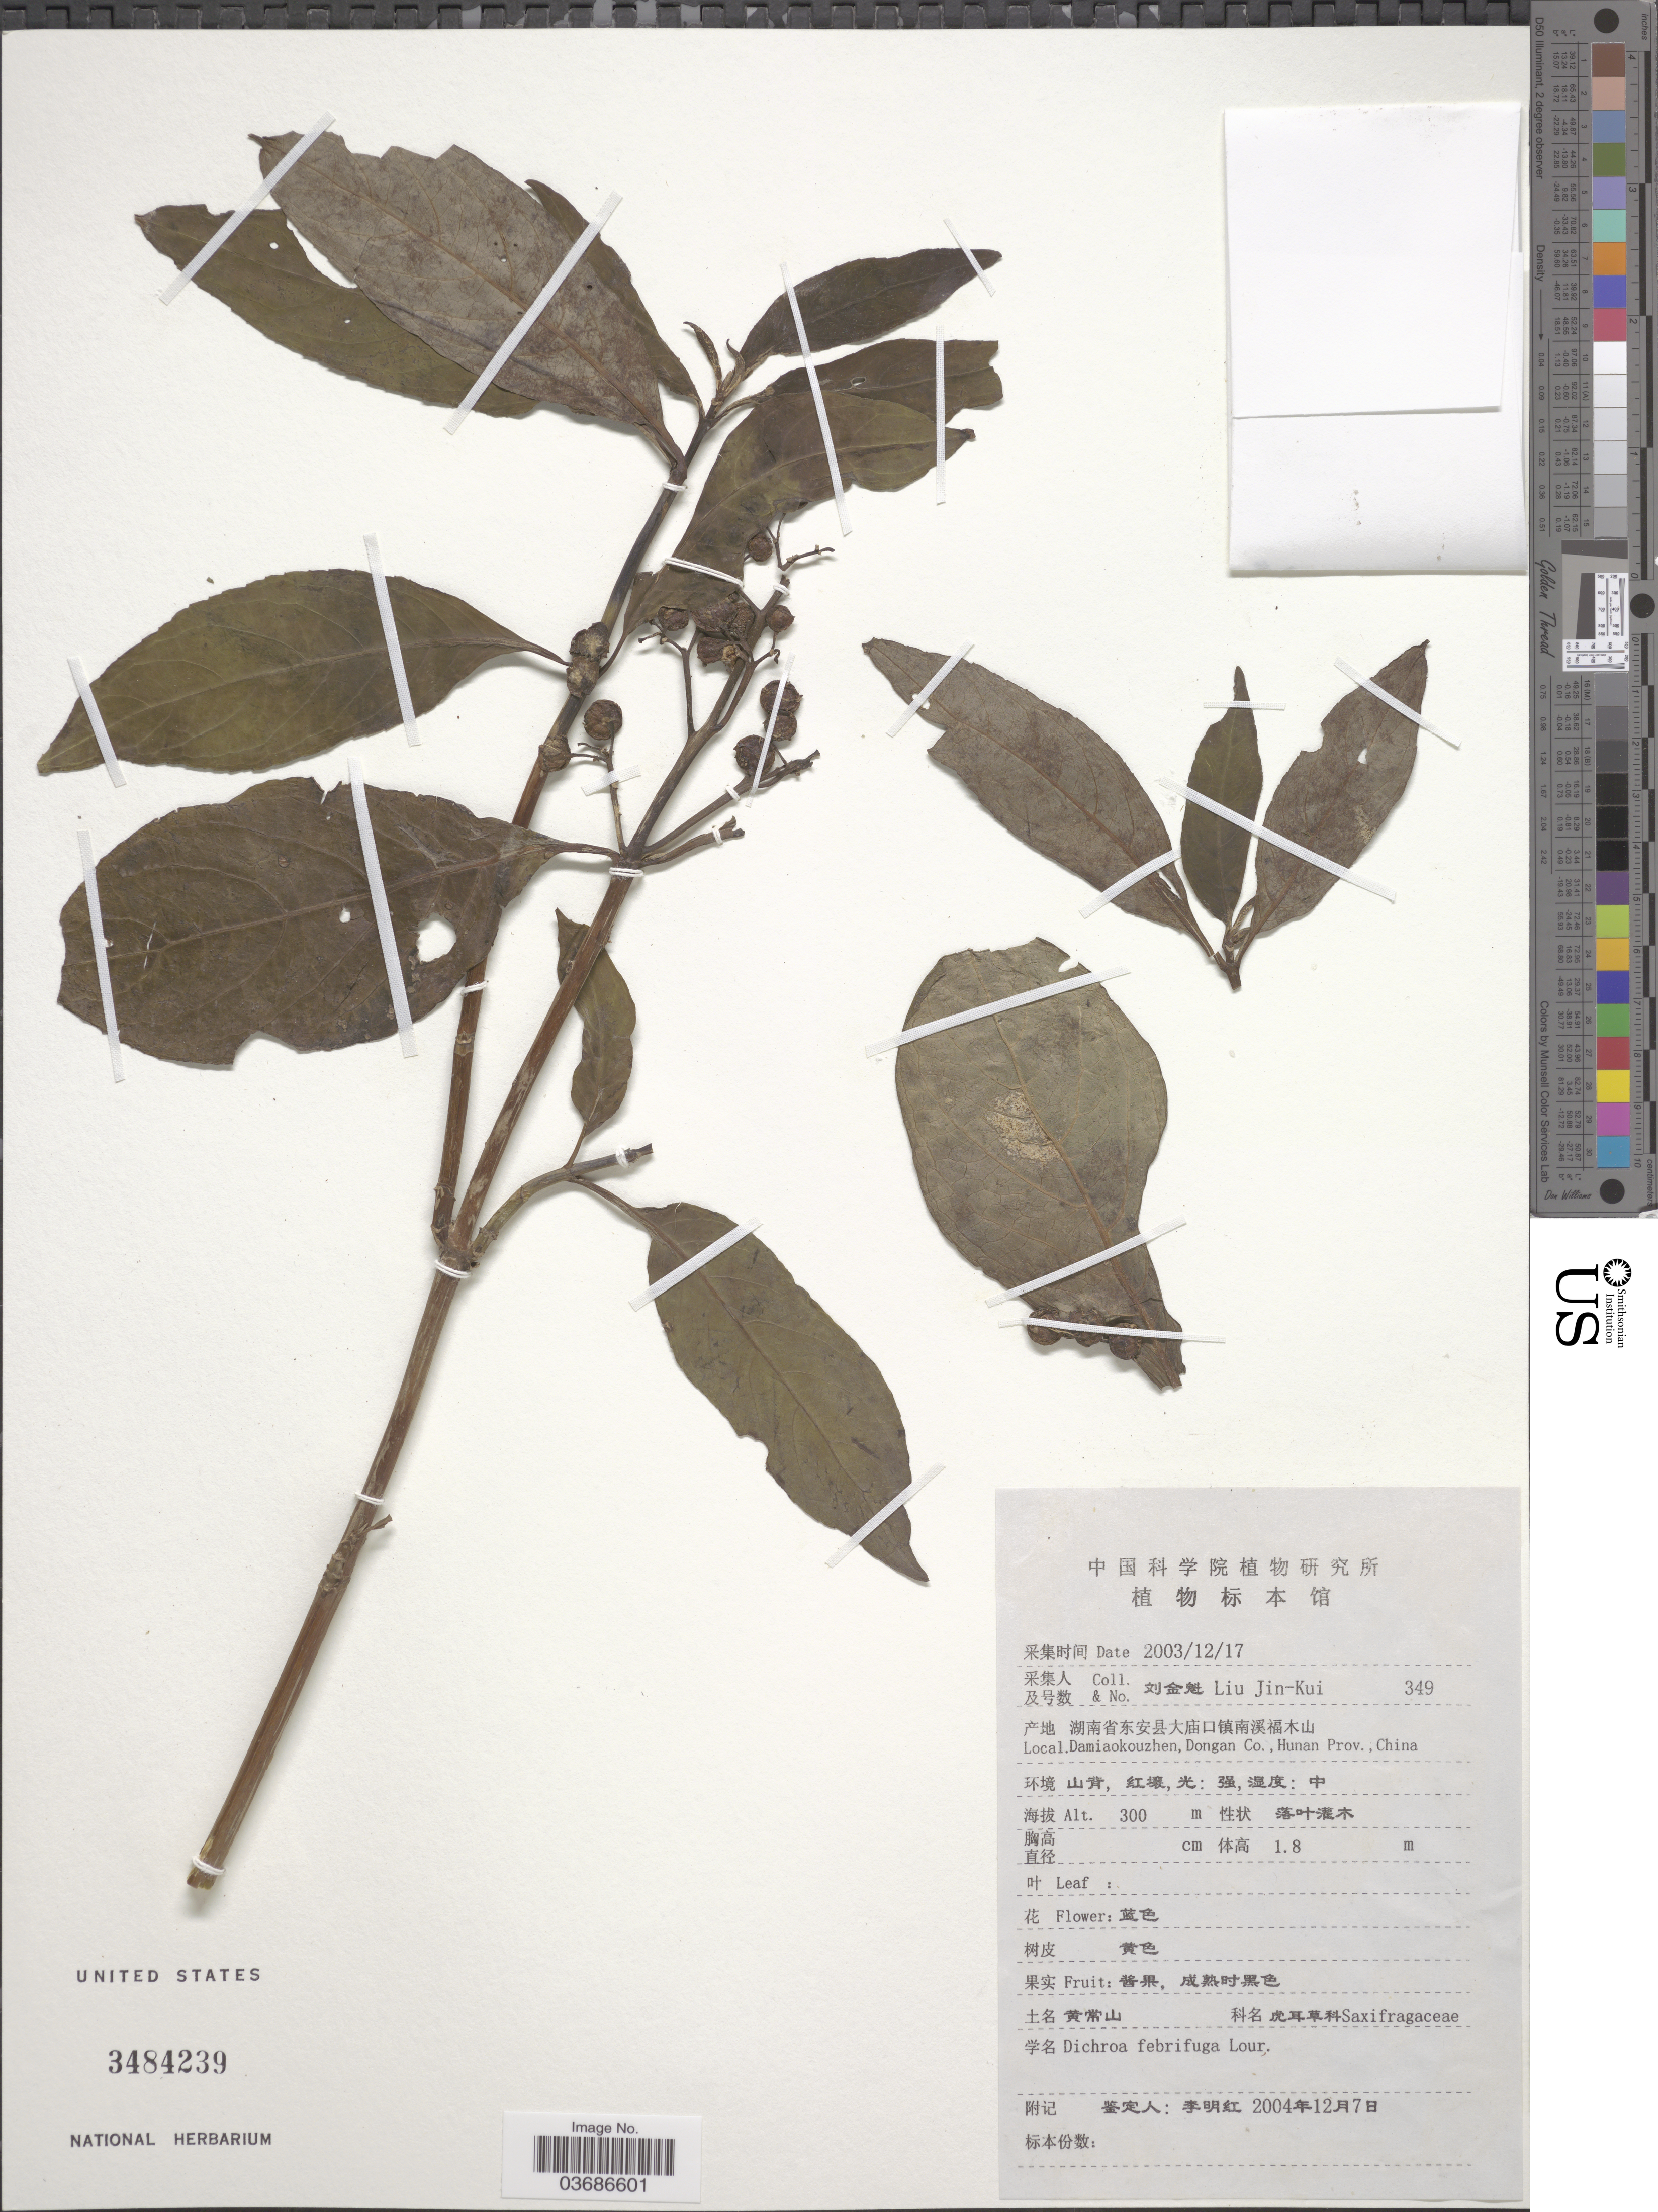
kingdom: Plantae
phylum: Tracheophyta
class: Magnoliopsida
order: Cornales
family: Hydrangeaceae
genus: Hydrangea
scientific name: Hydrangea febrifuga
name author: (Lour.) Y. De Smet & C. Granados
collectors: Liu Jin-Kui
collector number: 349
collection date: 2003-12-17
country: China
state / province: Hunan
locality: Damiaokouzhen, Dongan Co.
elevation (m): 300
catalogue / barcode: US 3484239